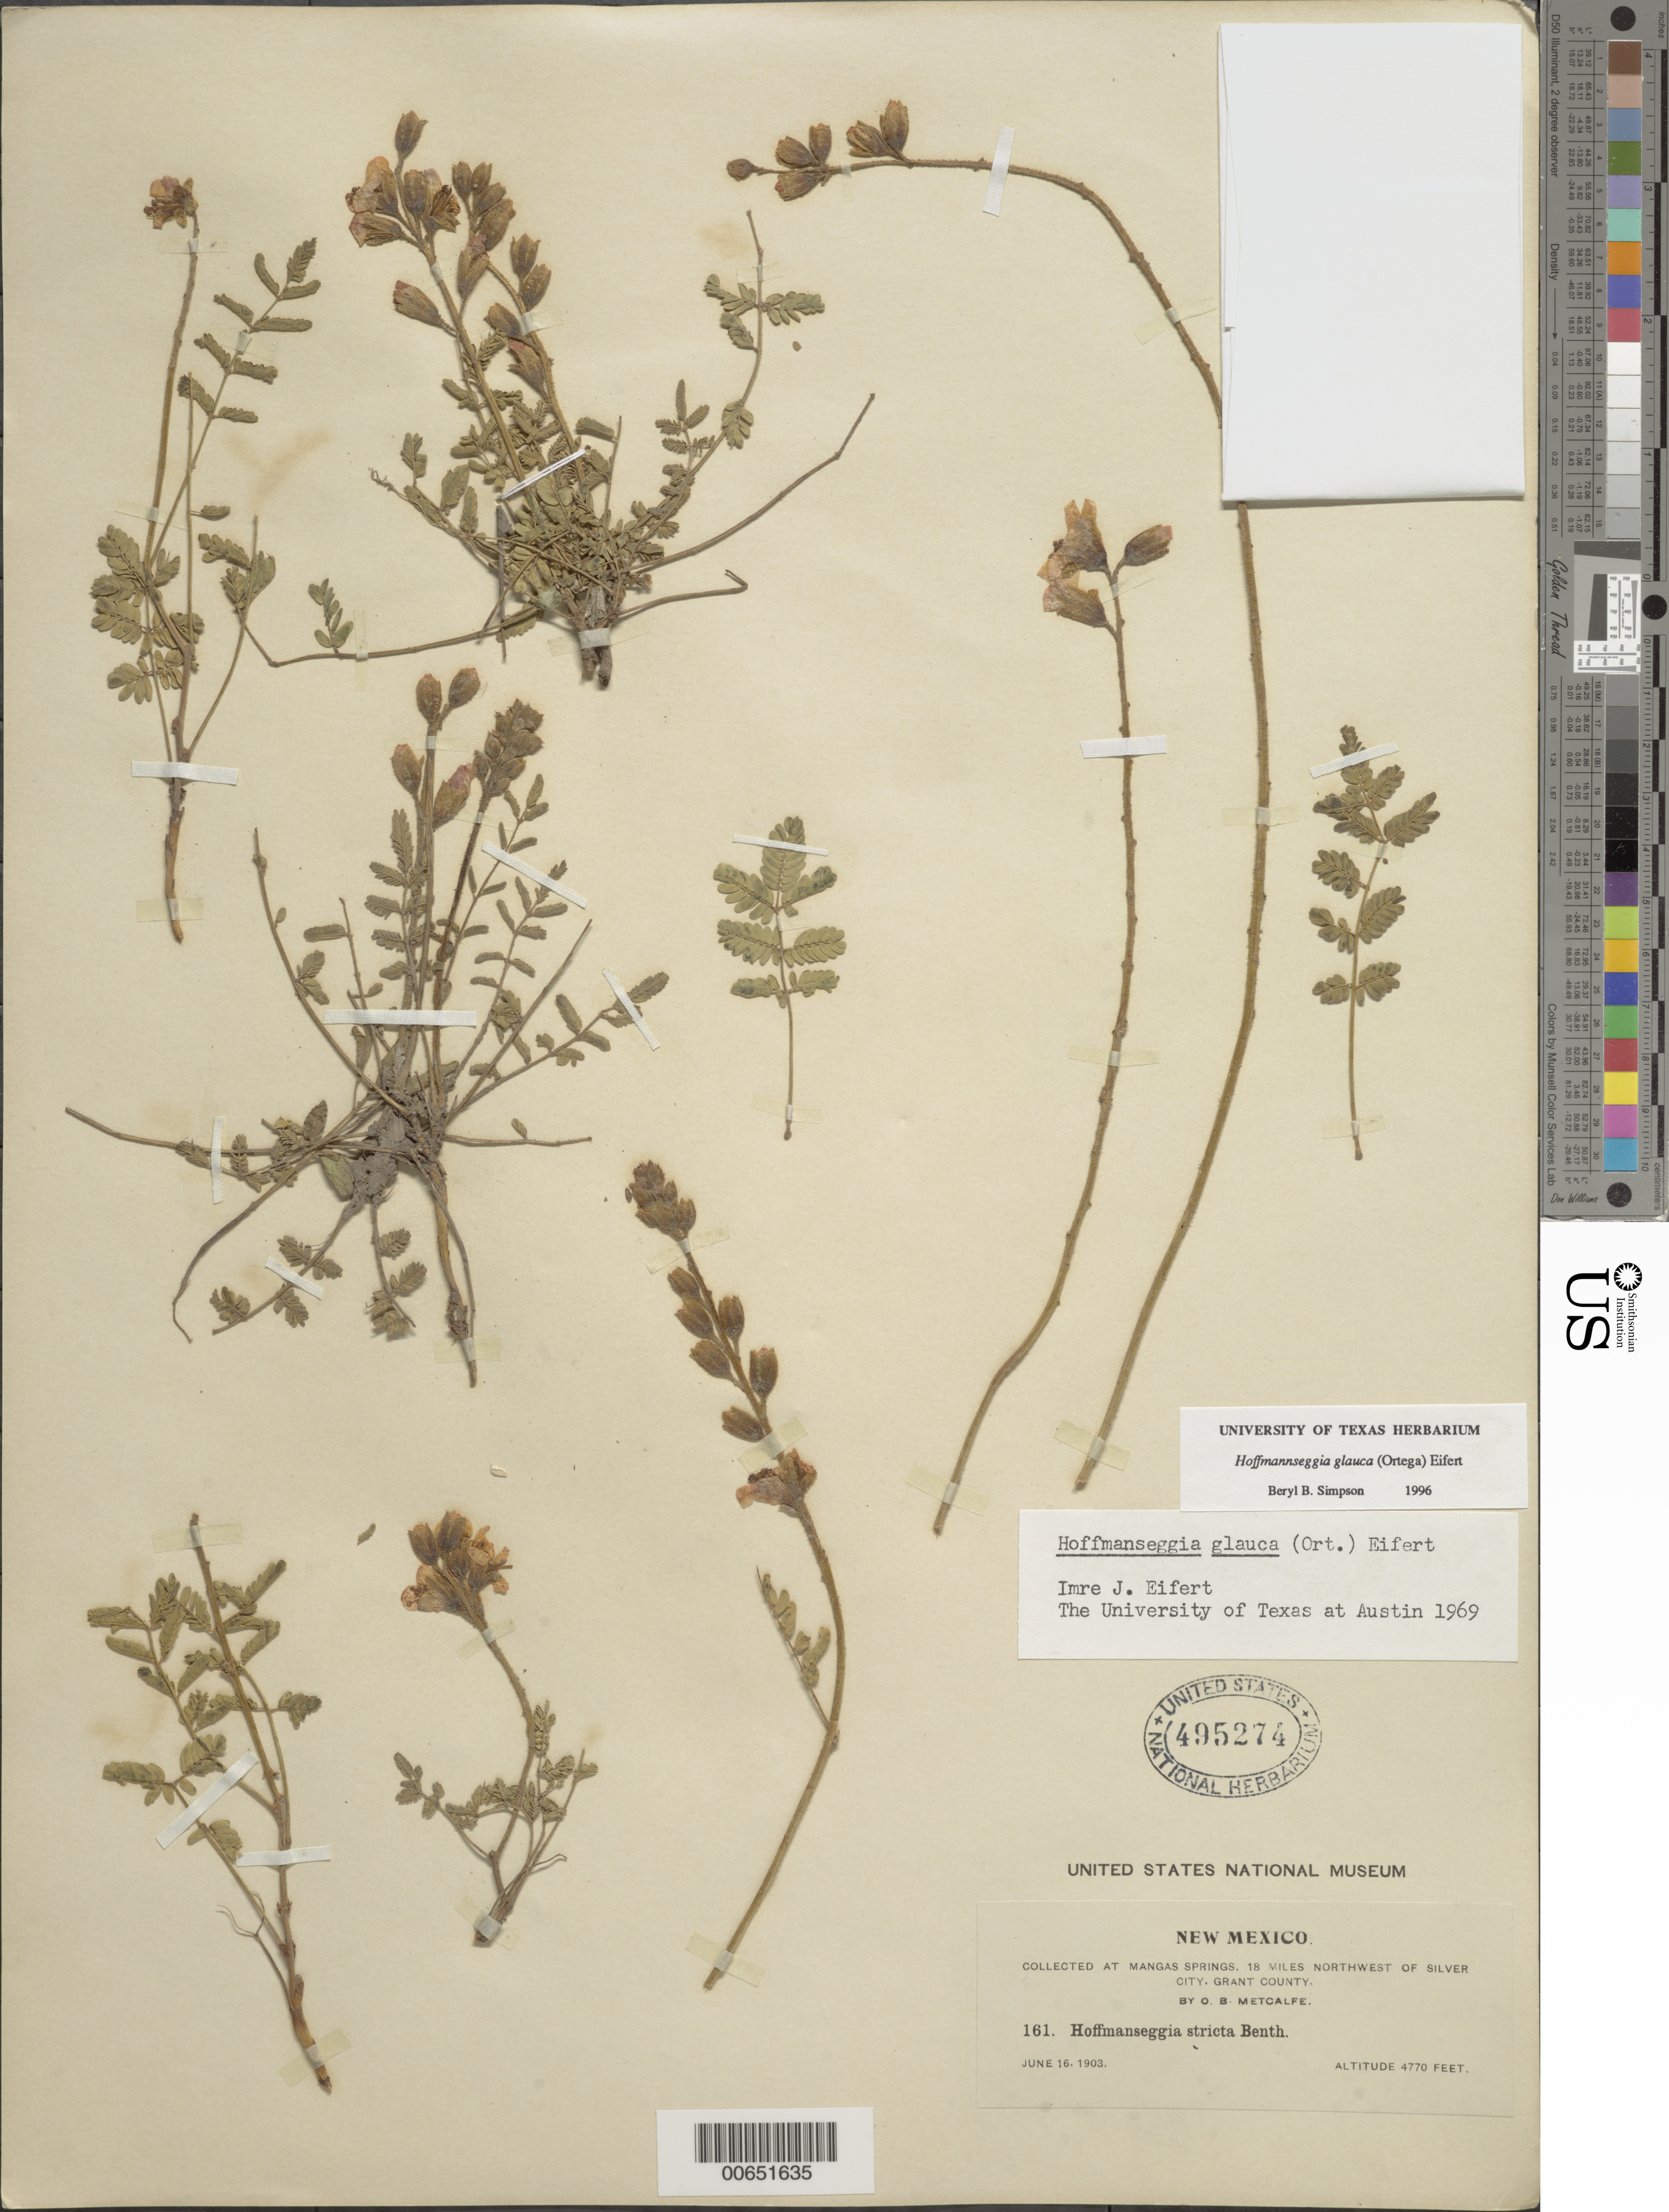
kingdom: Plantae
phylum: Tracheophyta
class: Magnoliopsida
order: Fabales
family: Fabaceae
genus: Hoffmannseggia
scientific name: Hoffmannseggia glauca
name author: (Ortega) Eifert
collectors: O. B. Metcalfe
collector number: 161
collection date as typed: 16 Jun 1903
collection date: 1903-06-16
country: United States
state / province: New Mexico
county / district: Grant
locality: Mangas Springs, NW of Silver City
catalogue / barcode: US 495274